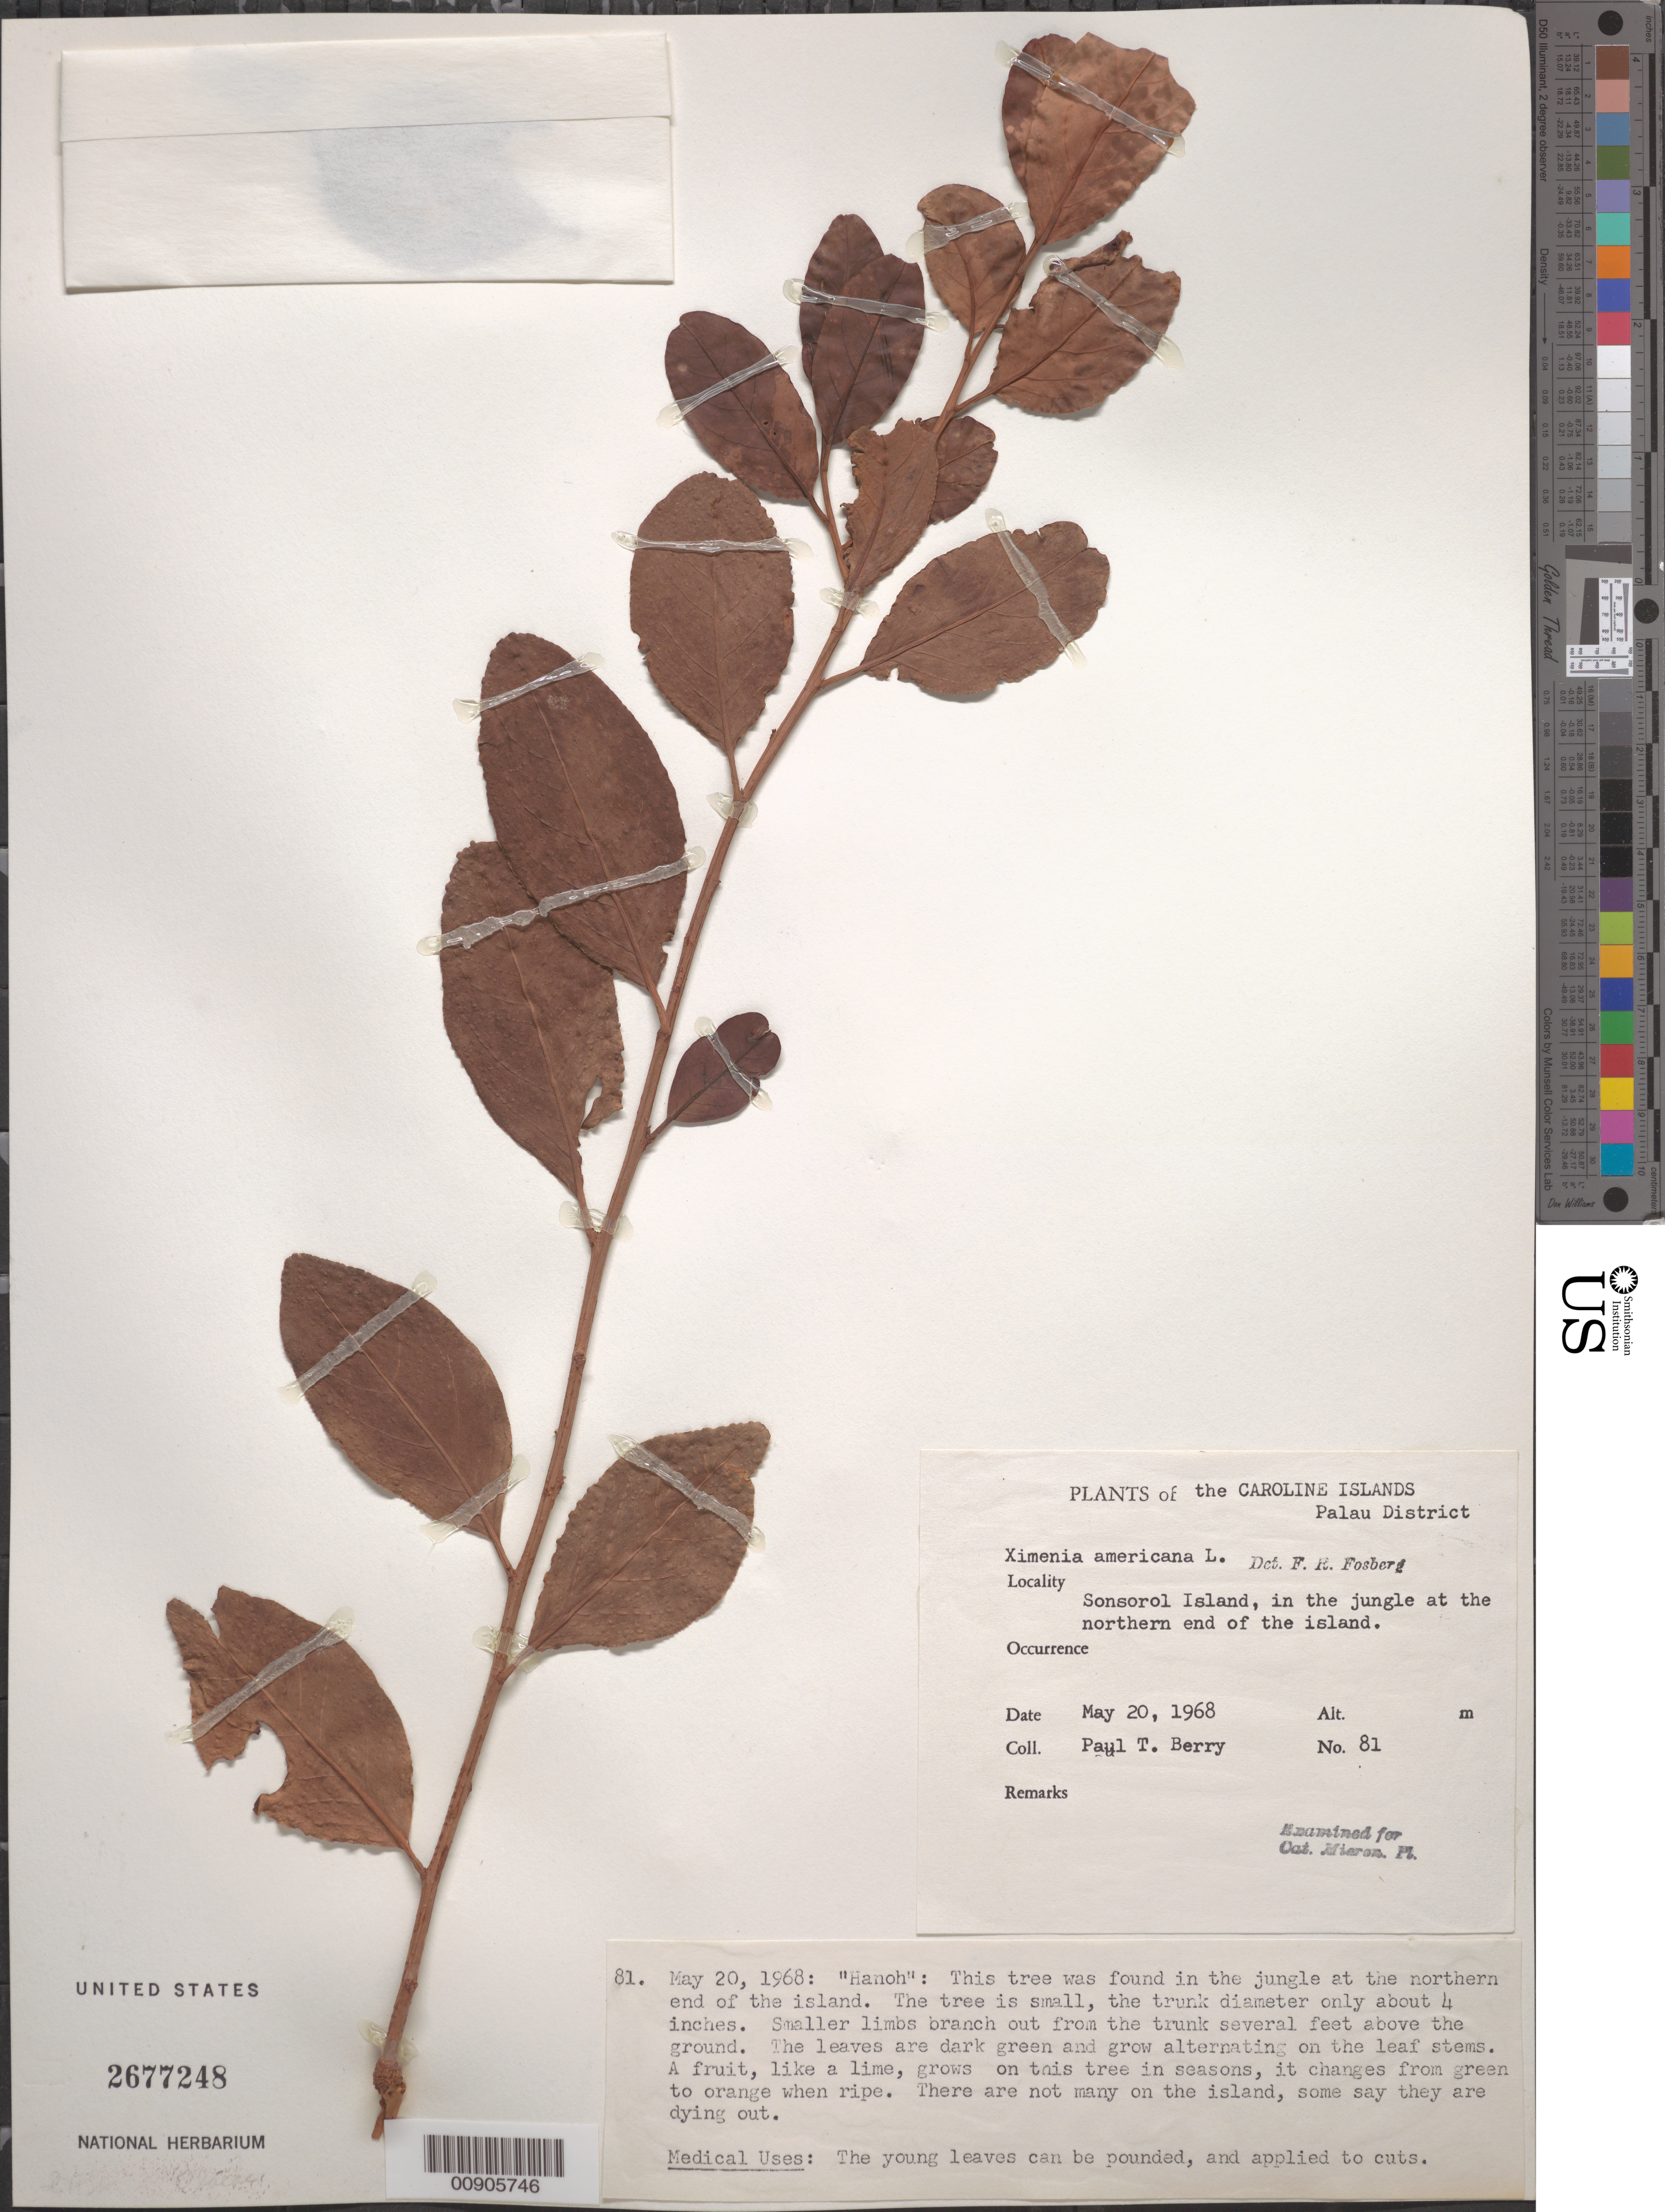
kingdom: Plantae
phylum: Tracheophyta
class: Magnoliopsida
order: Santalales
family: Ximeniaceae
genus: Ximenia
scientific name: Ximenia americana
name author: L.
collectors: P. T. Berry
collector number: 81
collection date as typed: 20 May 1968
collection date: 1968-05-20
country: Palau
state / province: Sonsorol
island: Sonsorol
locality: Northern end of the island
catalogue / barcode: US 2677248